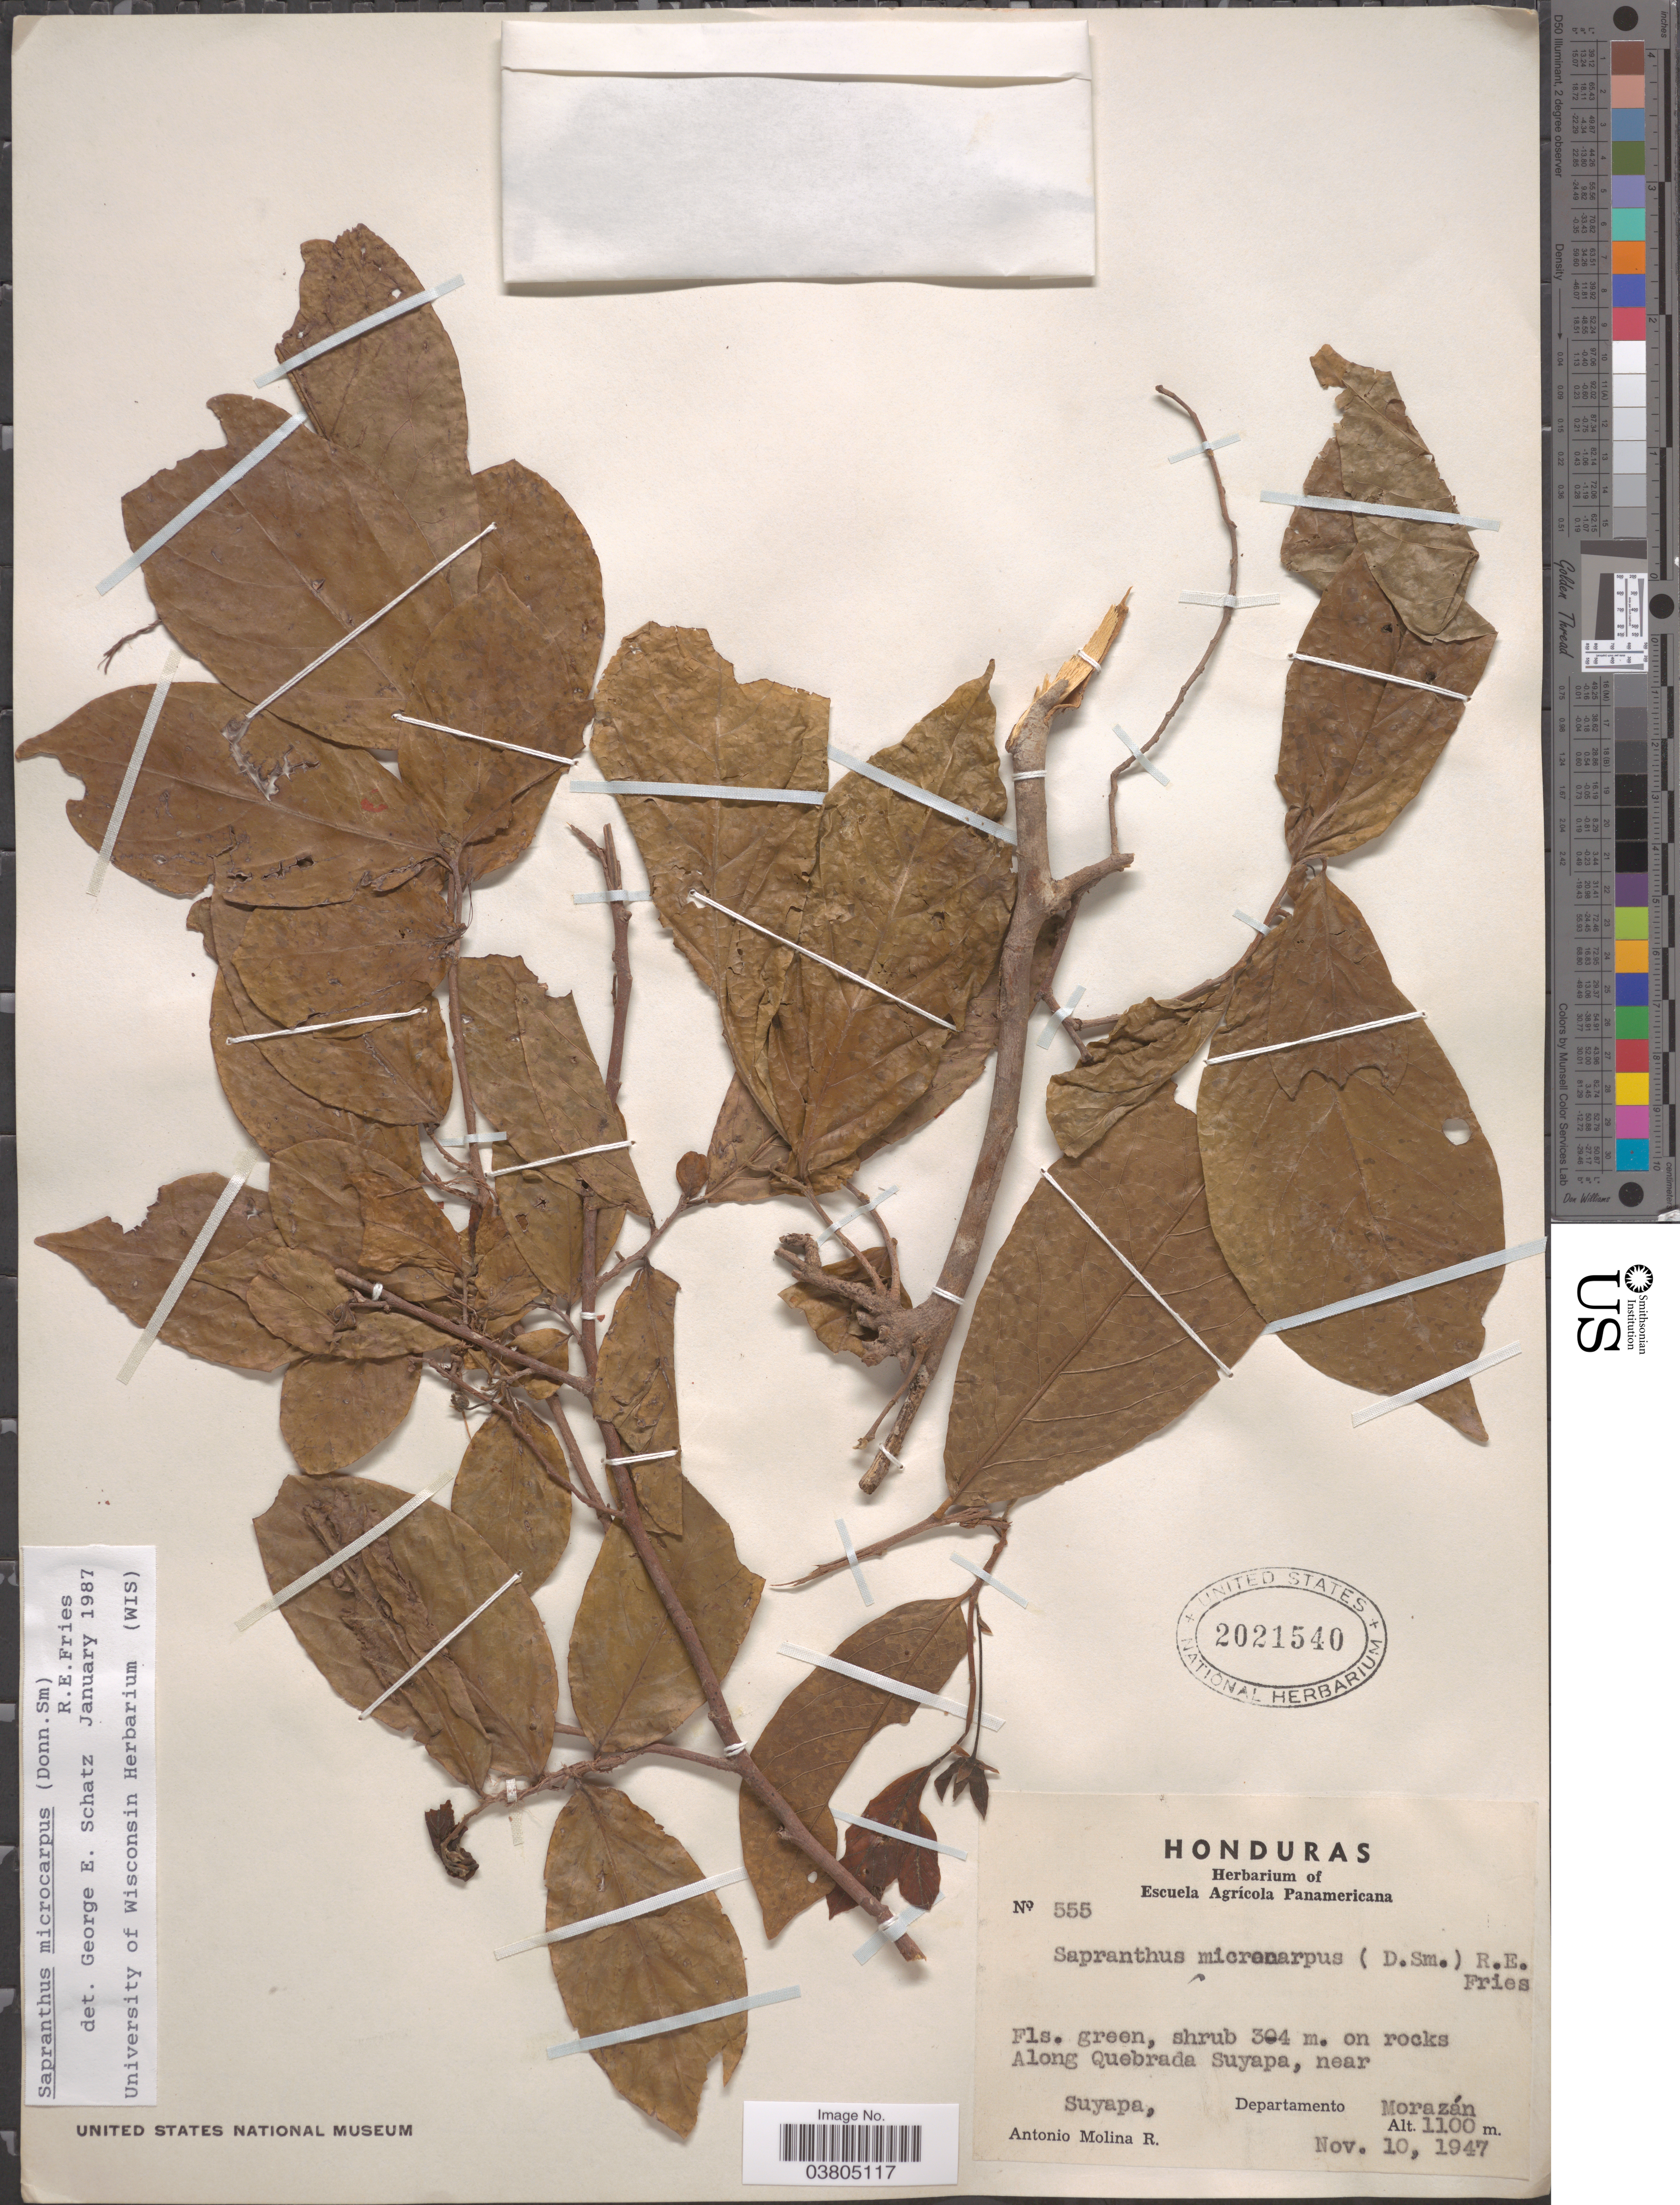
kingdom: Plantae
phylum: Tracheophyta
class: Magnoliopsida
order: Magnoliales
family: Annonaceae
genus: Sapranthus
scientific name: Sapranthus microcarpus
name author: (Donn. Sm.) R.E. Fr.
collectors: A. Molina R.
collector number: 555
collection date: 1947-11-10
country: Honduras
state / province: Fco. Morazán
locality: Along Quebrada Suyapa, near Suyapa, Departamento Morazán.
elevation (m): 1100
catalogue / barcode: US 2021540